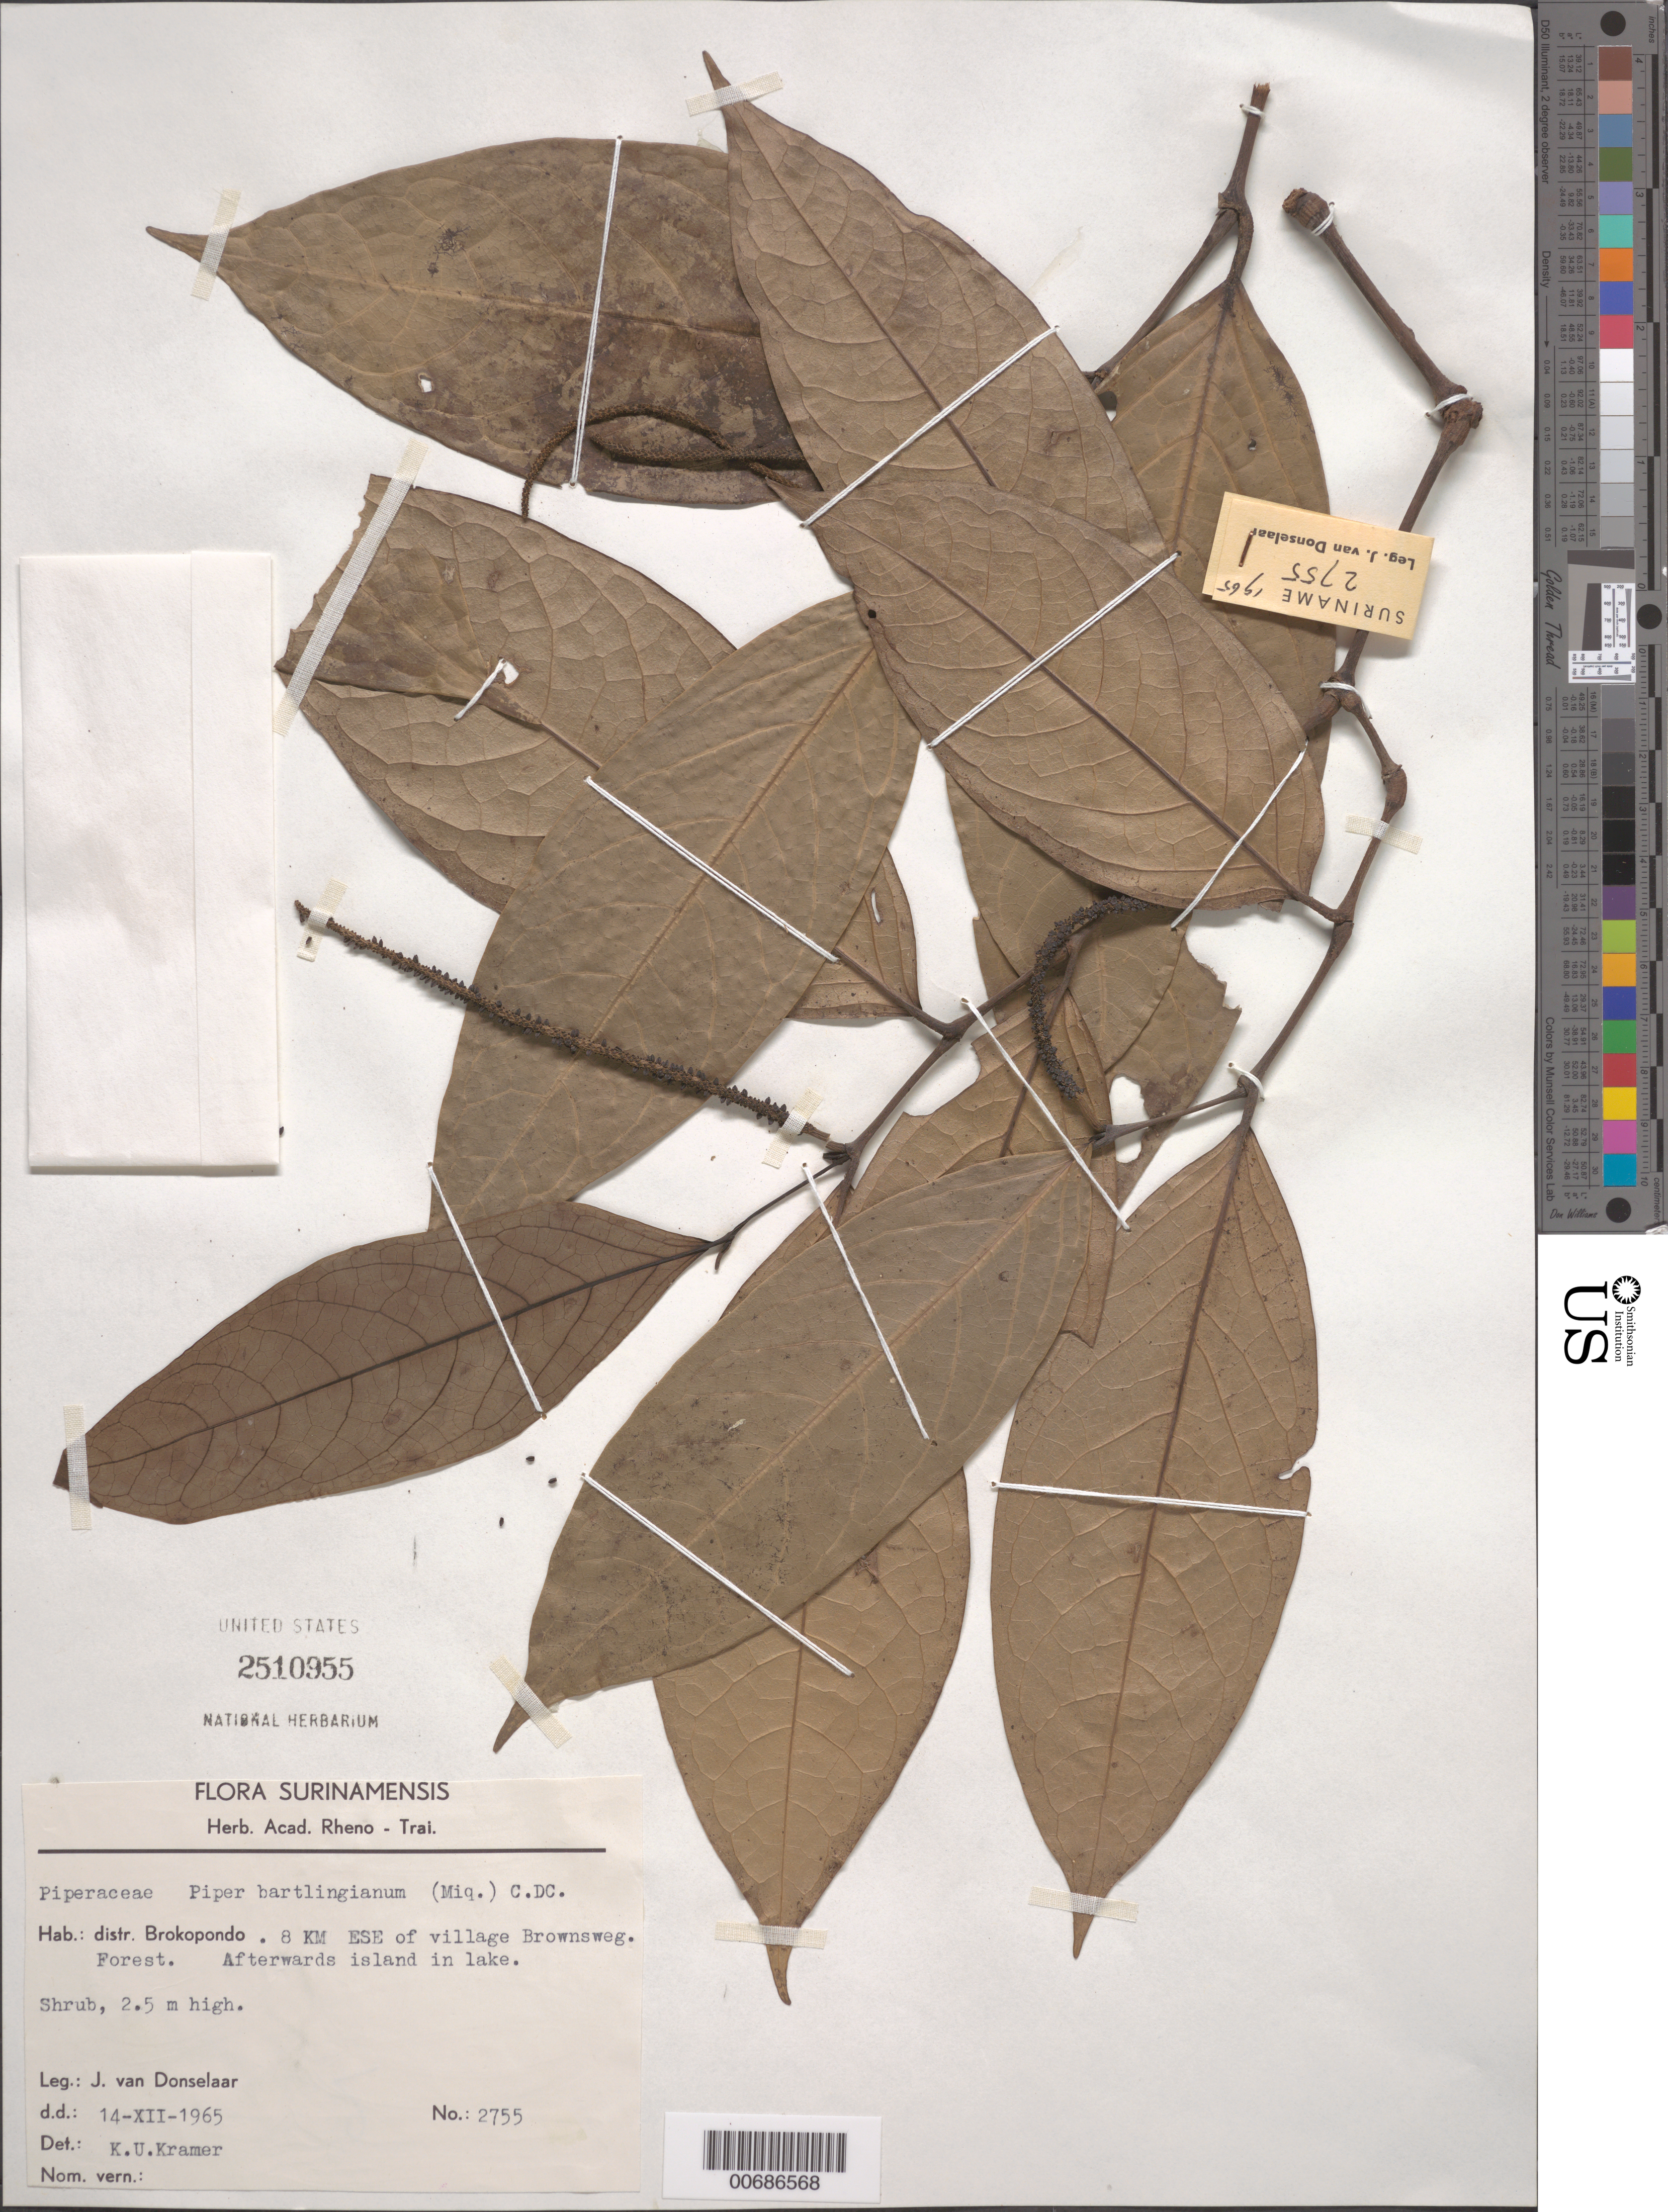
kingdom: Plantae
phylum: Tracheophyta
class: Magnoliopsida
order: Piperales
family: Piperaceae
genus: Piper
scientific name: Piper bartlingianum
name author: (Miq.) C. DC.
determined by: Kramer, K. U.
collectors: J. Donselaar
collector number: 2755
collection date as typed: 14-Dec-65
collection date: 1965-12-14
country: Suriname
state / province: Brokopondo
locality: Brownsweg, 8 km ESE of village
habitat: Forest. Afterwards island in lake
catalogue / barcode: US 3120955